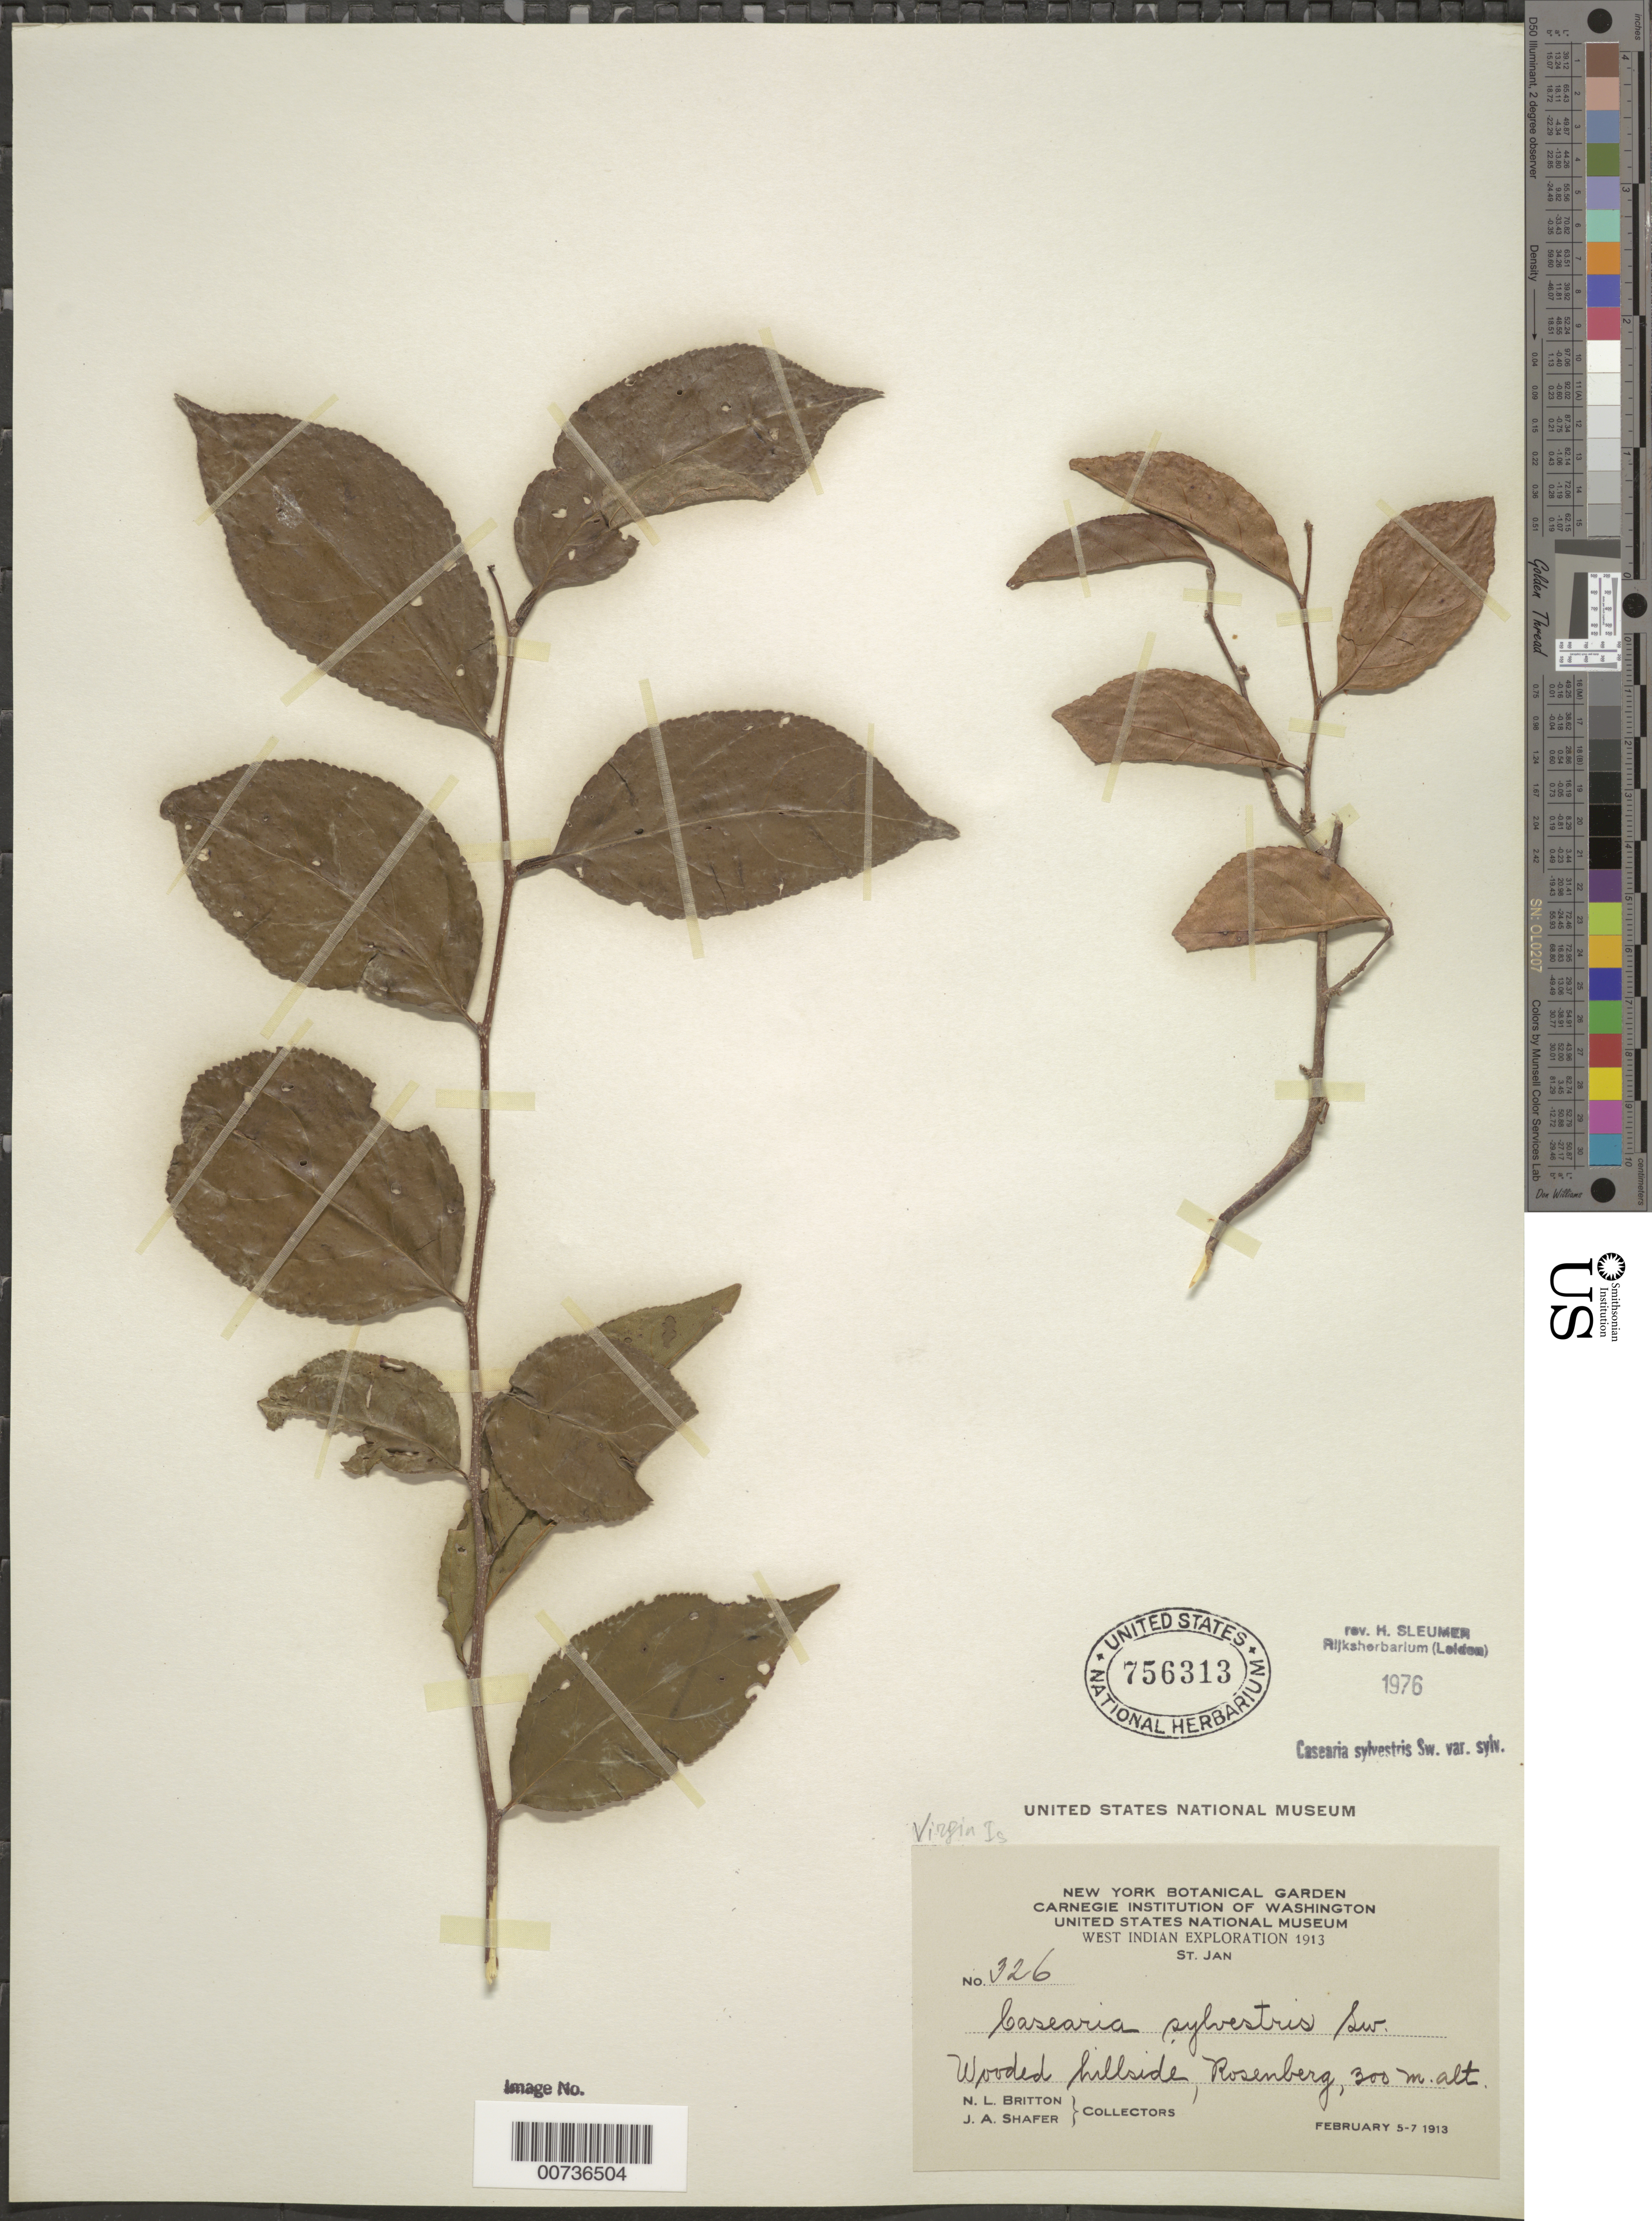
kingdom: Plantae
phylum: Tracheophyta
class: Magnoliopsida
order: Malpighiales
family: Salicaceae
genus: Casearia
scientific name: Casearia sylvestris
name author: Sw.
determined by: Sleumer, H. O.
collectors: N. Britton & J. A. Shafer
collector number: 326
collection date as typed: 05 Feb 1913 to 07 Feb 1913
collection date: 1913-02-05/1913-02-07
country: U.S. Virgin Islands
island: St. John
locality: Rosenberg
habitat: Wooded hillside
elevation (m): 300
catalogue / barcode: US 756313